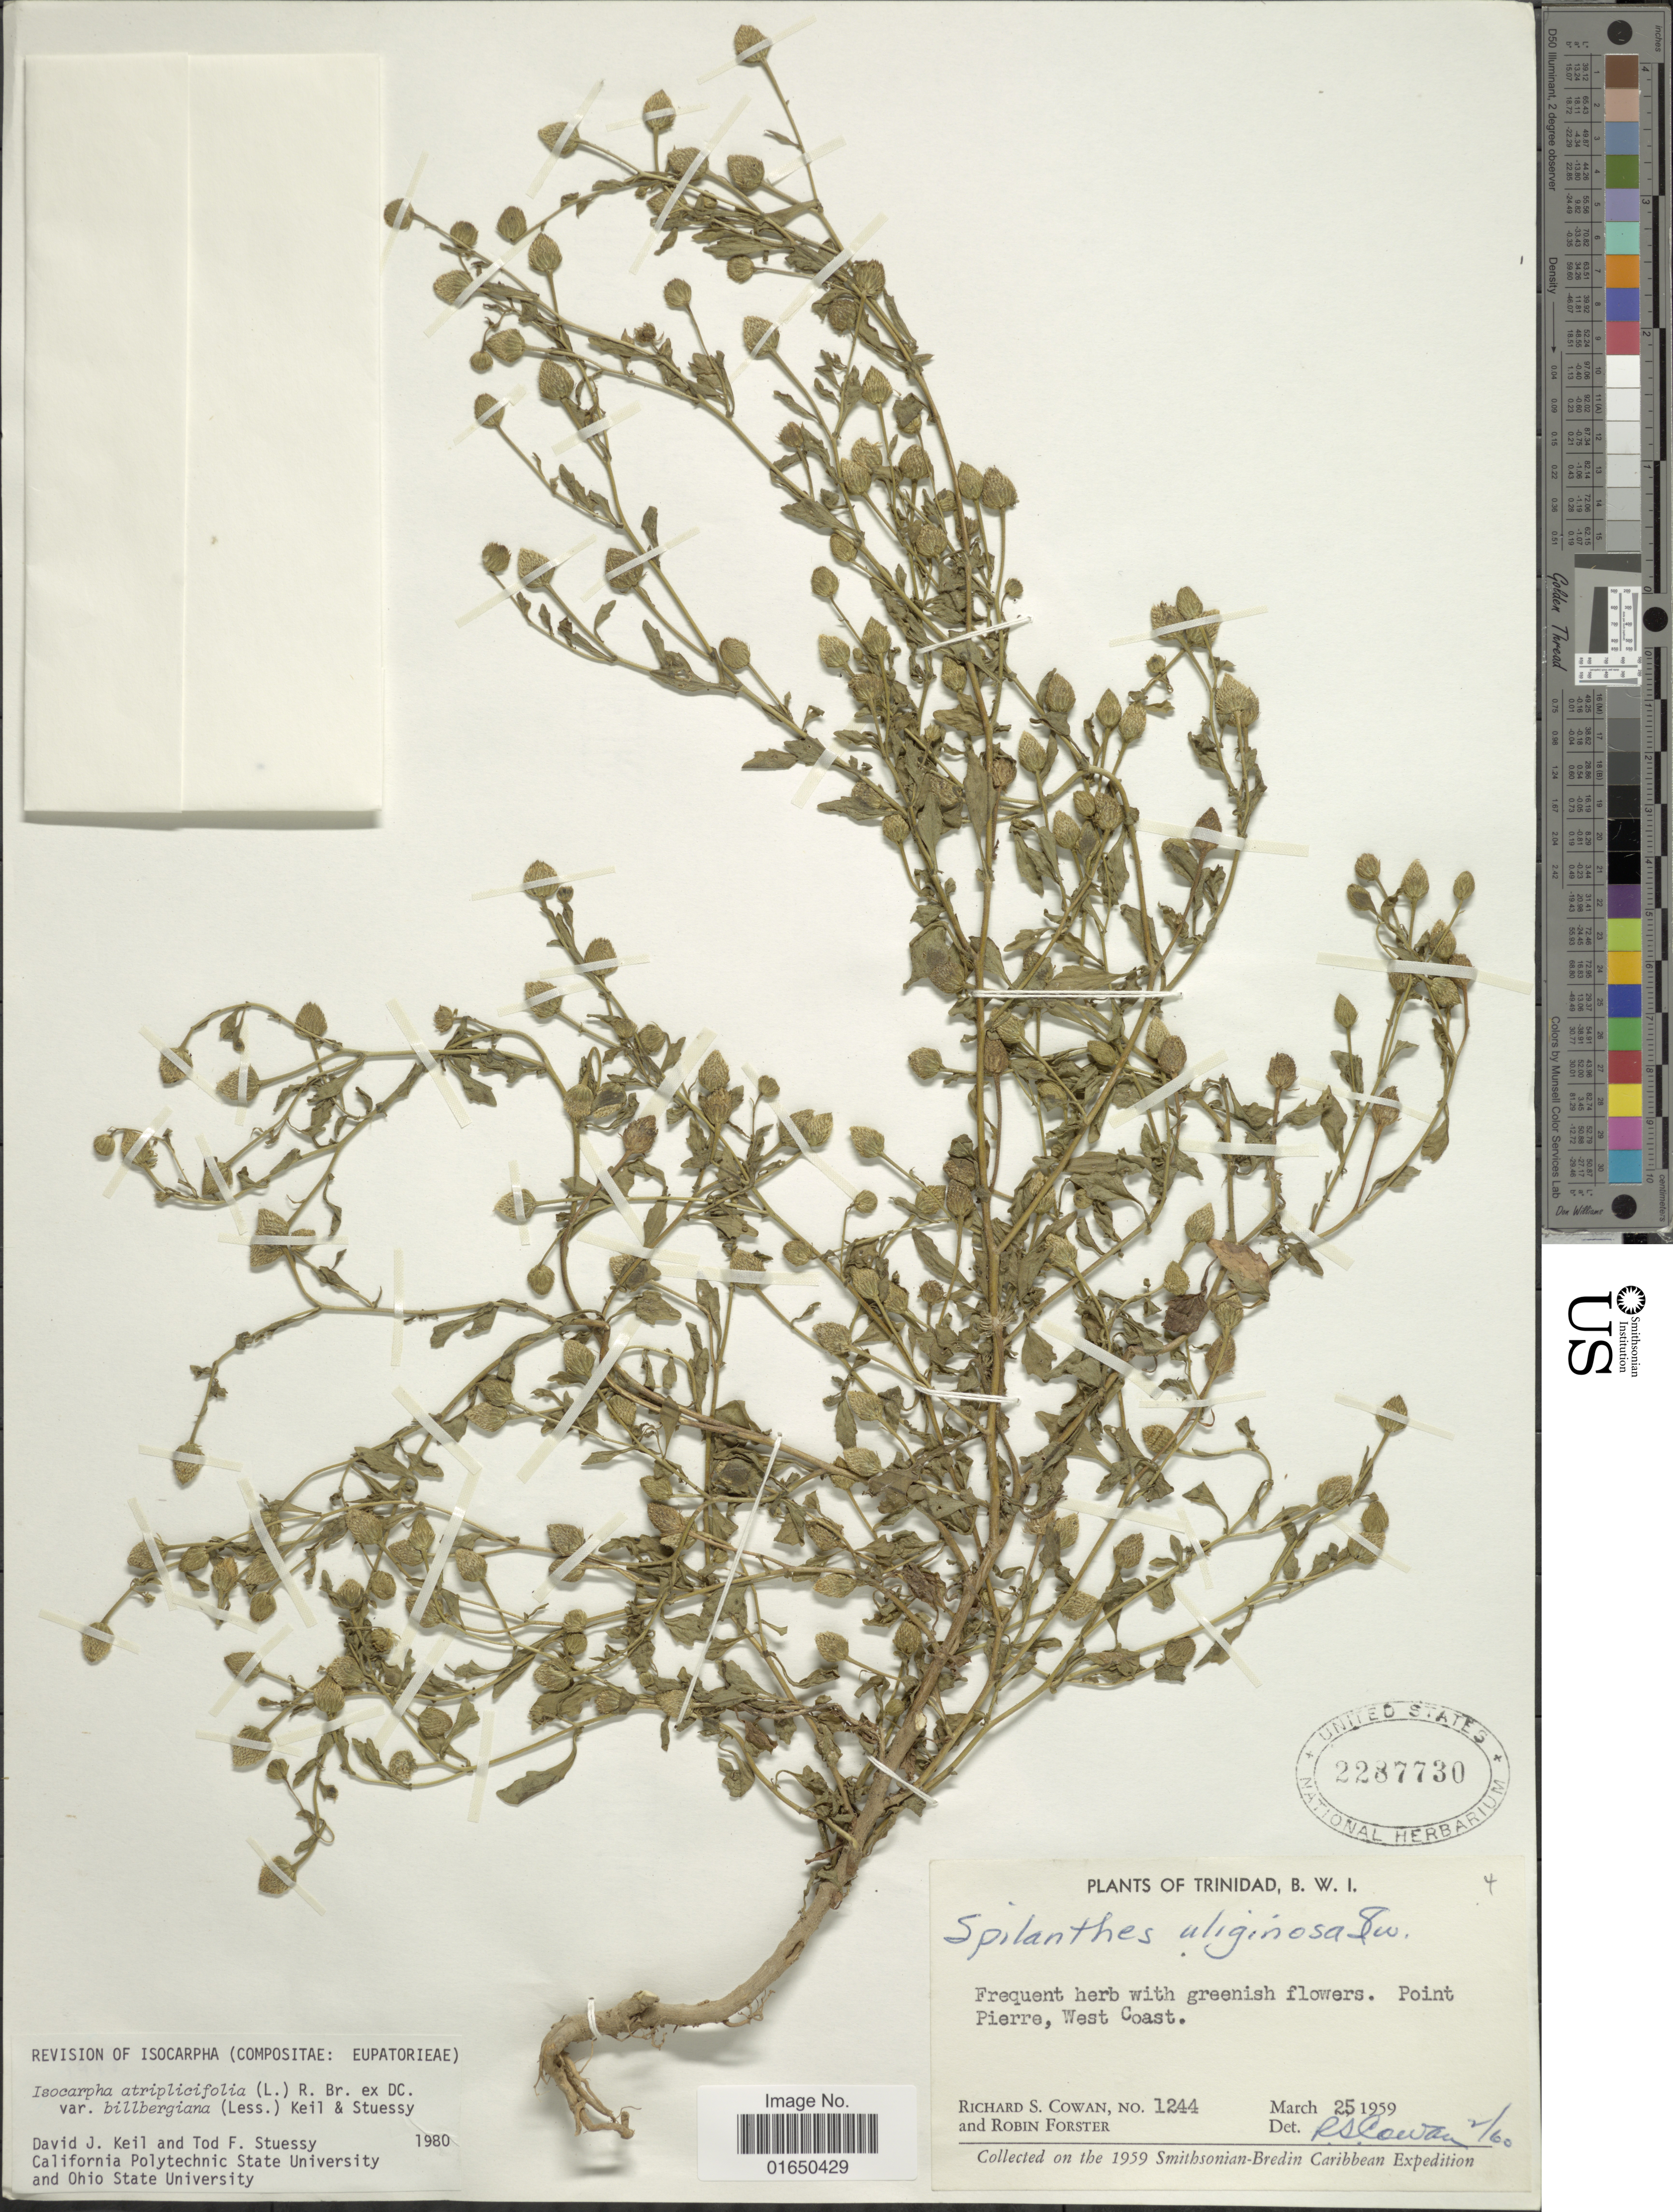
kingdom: Plantae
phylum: Tracheophyta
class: Magnoliopsida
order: Asterales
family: Asteraceae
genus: Isocarpha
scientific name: Isocarpha bilbergiana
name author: Less. in Schltdl. & Cham.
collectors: R. S. Cowan & R. Forster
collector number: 1244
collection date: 1959-03-25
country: Trinidad and Tobago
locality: Trinidad, B.W.I., Point Pierre, West Coast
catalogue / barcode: US 2287730